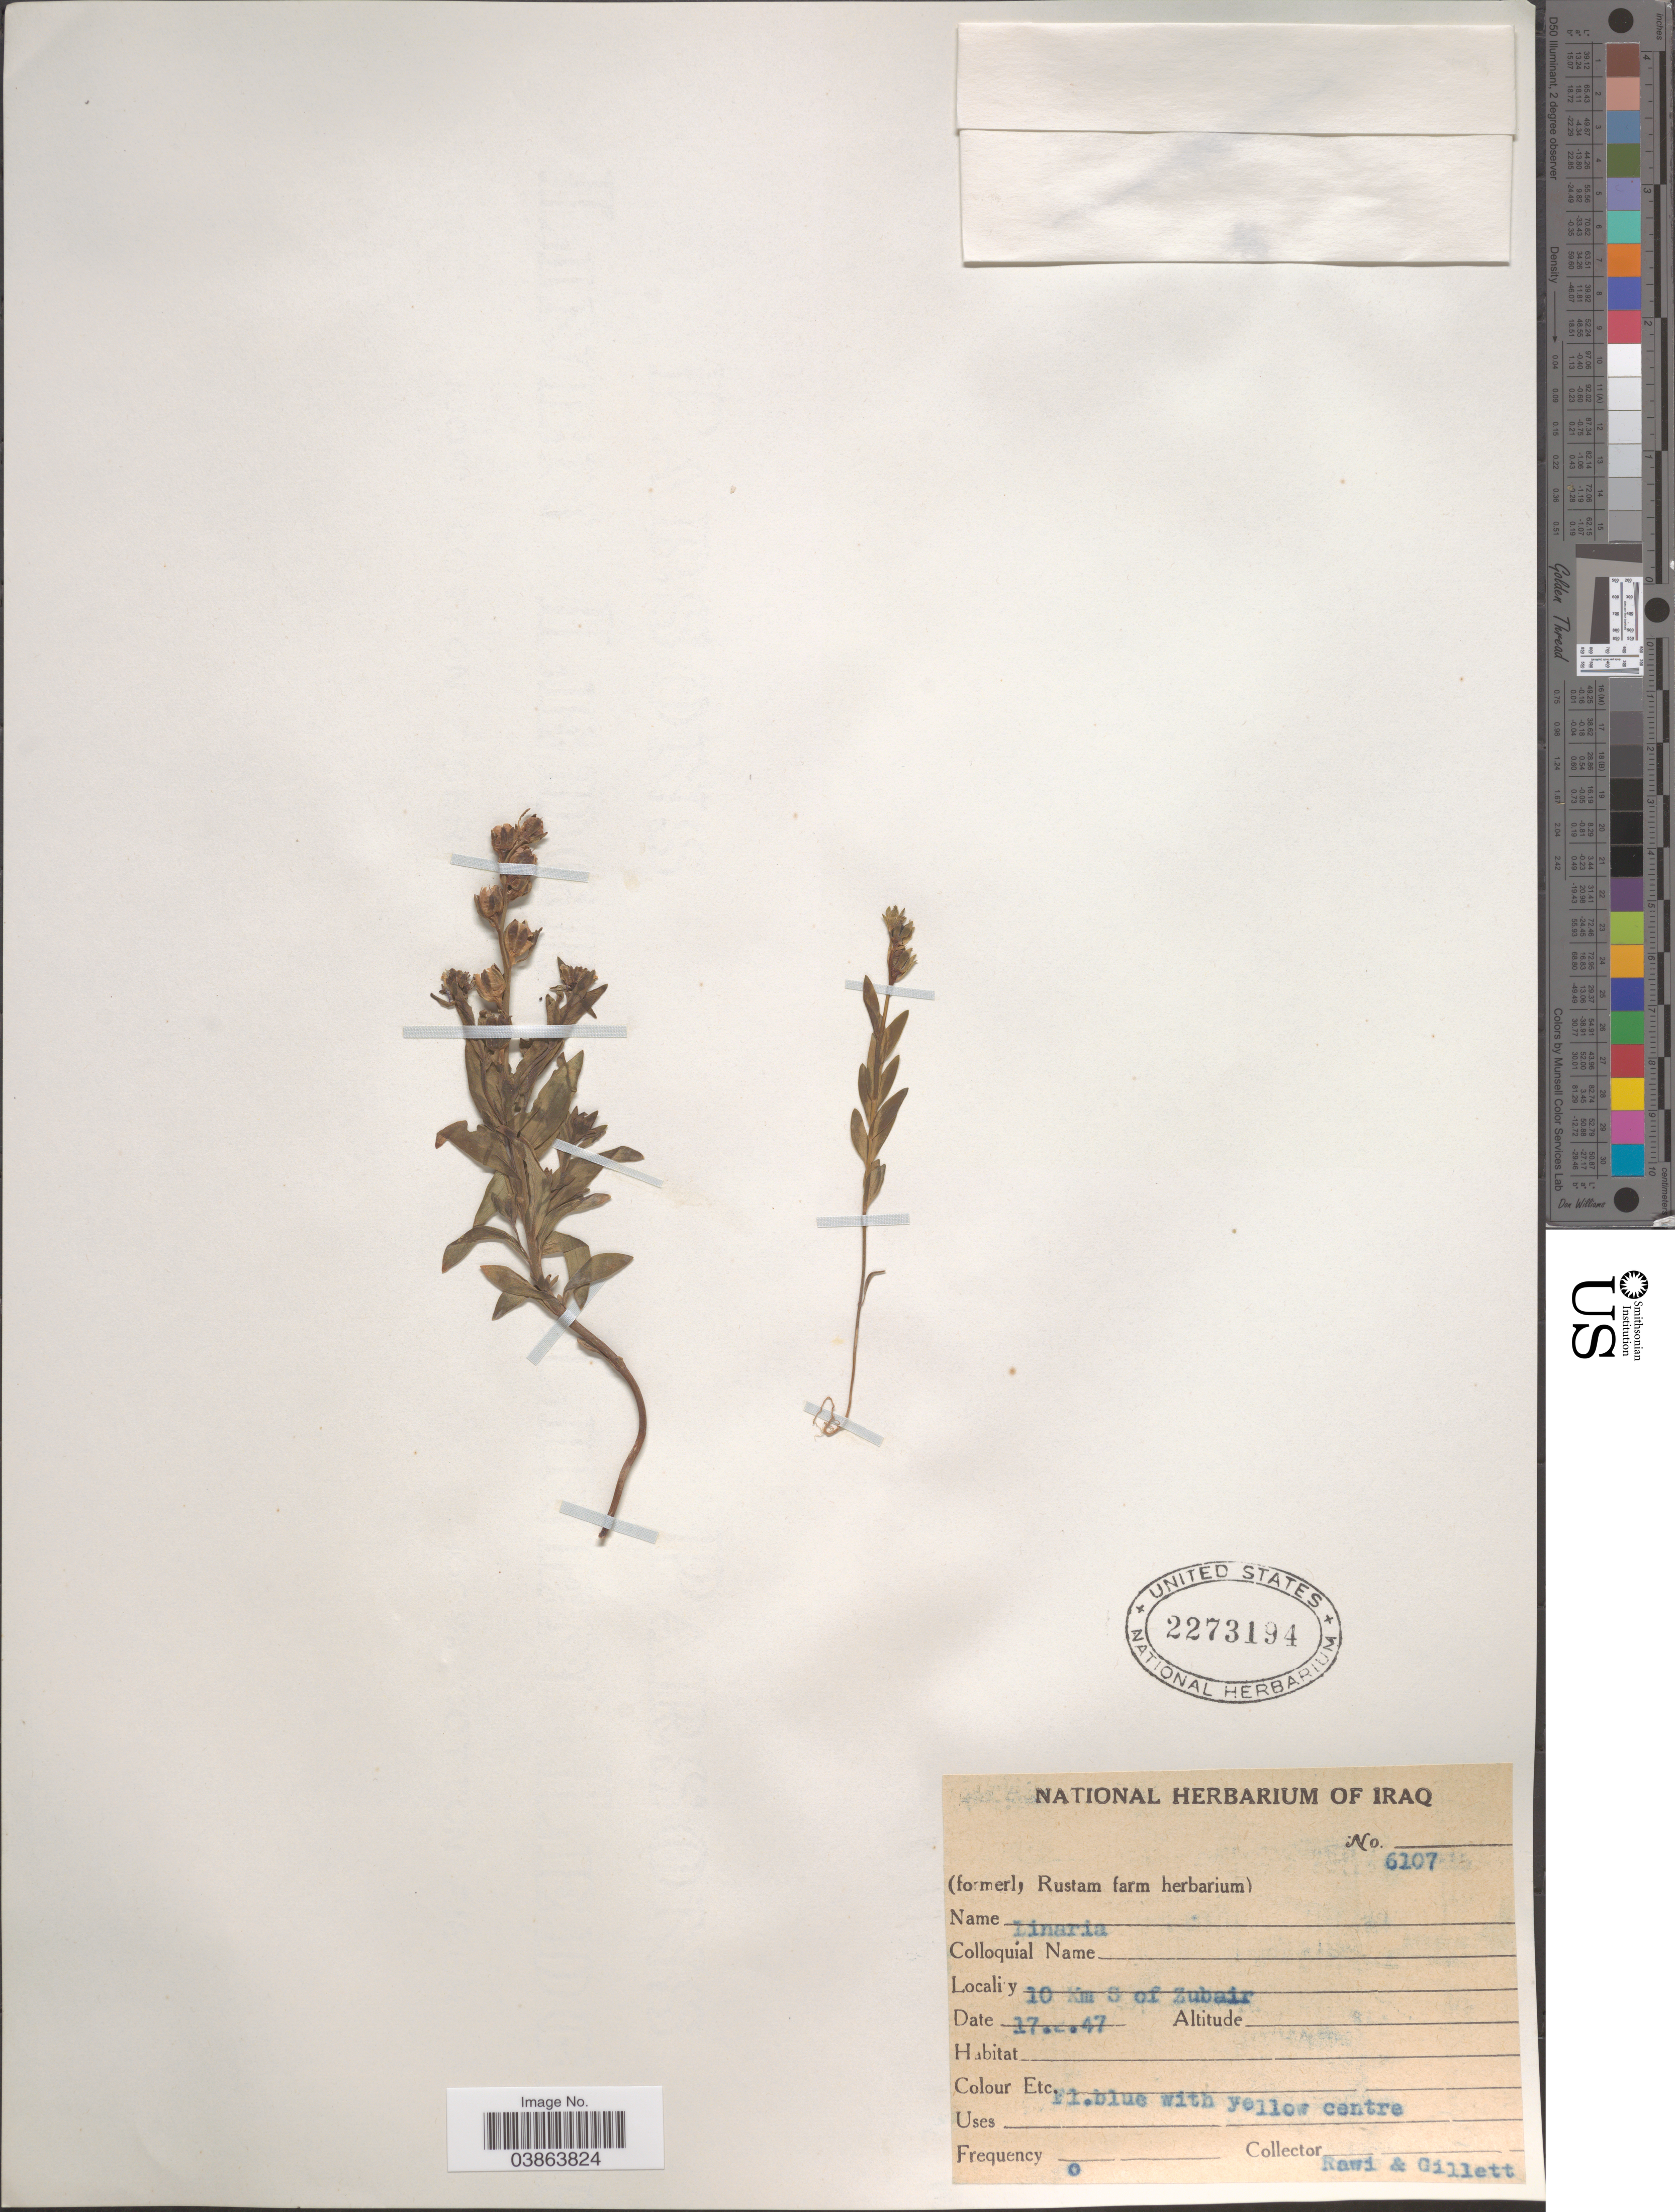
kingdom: Plantae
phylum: Tracheophyta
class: Magnoliopsida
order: Lamiales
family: Plantaginaceae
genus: Linaria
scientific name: Linaria sp.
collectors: -. Rawi & Gillett, --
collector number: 6107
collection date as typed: Transcribed d/m/y: 17/2/47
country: Iraq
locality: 10 Km S of Zubair.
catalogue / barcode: US 2273194